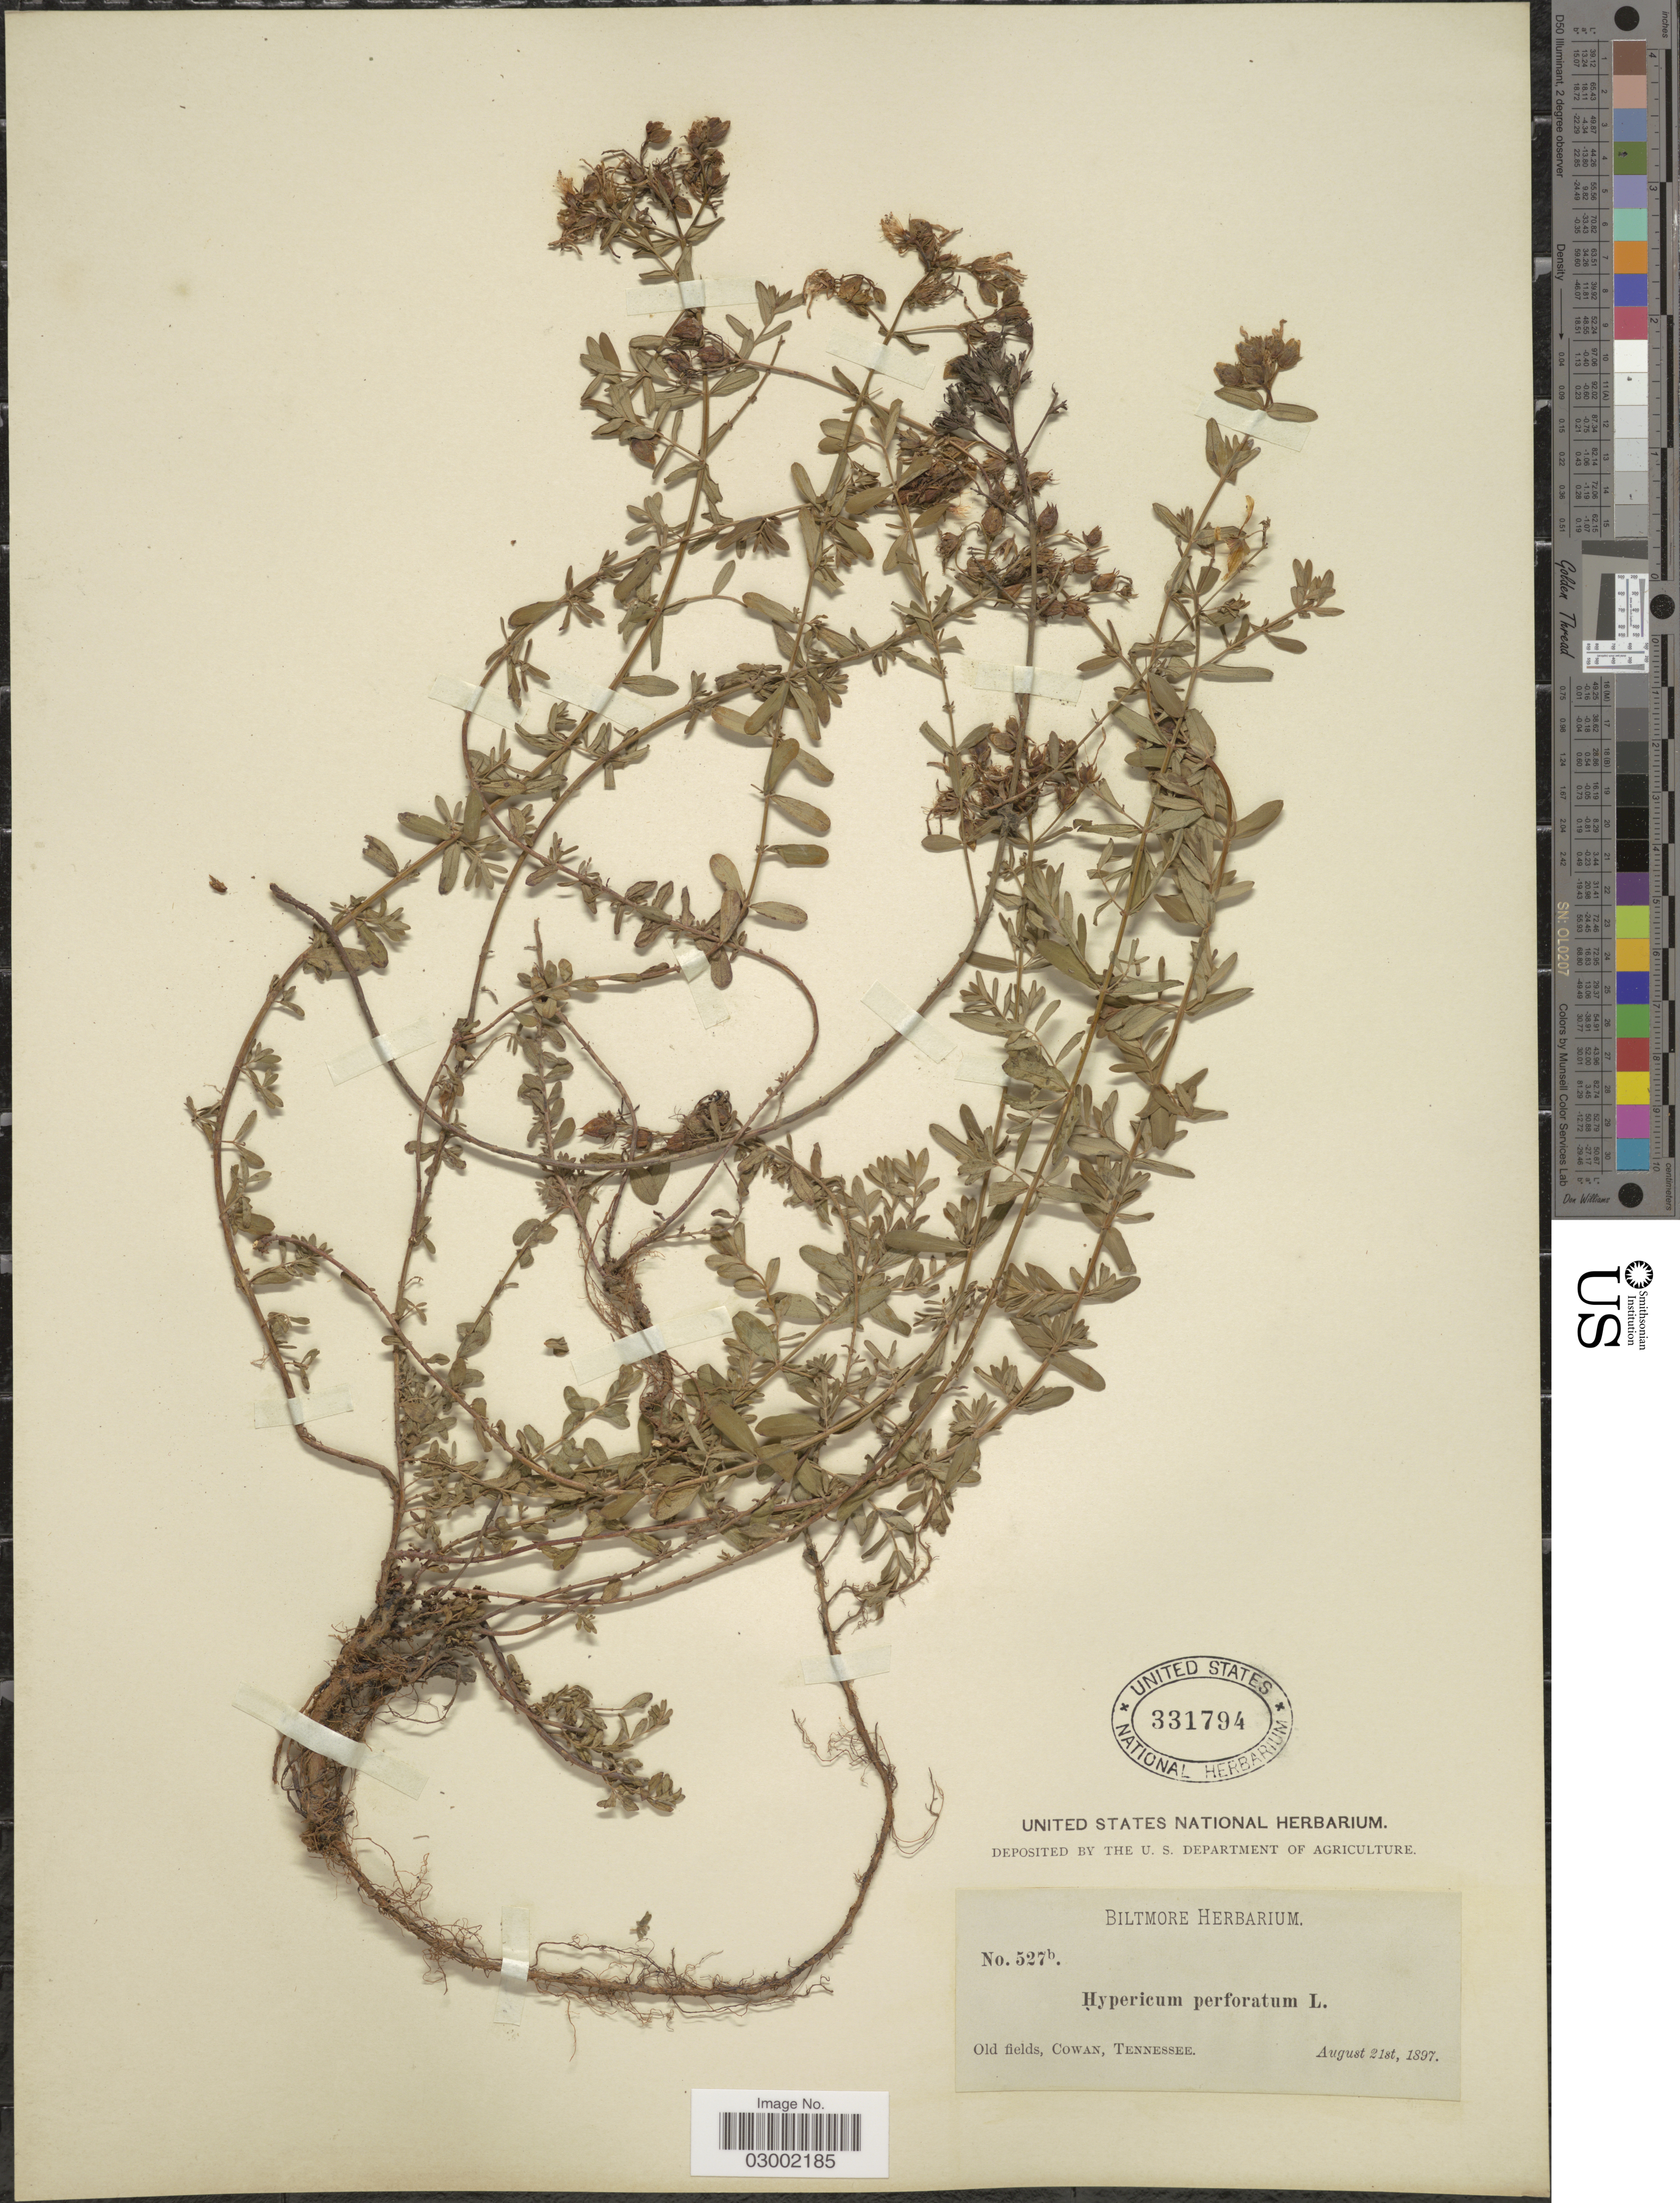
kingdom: Plantae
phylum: Tracheophyta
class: Magnoliopsida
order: Malpighiales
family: Hypericaceae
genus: Hypericum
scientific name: Hypericum perforatum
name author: L.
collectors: ex herb. Biltmore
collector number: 527b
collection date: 1897-08-21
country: United States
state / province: Tennessee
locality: Old fields, Cowan, Tennessee.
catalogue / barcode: US 331794